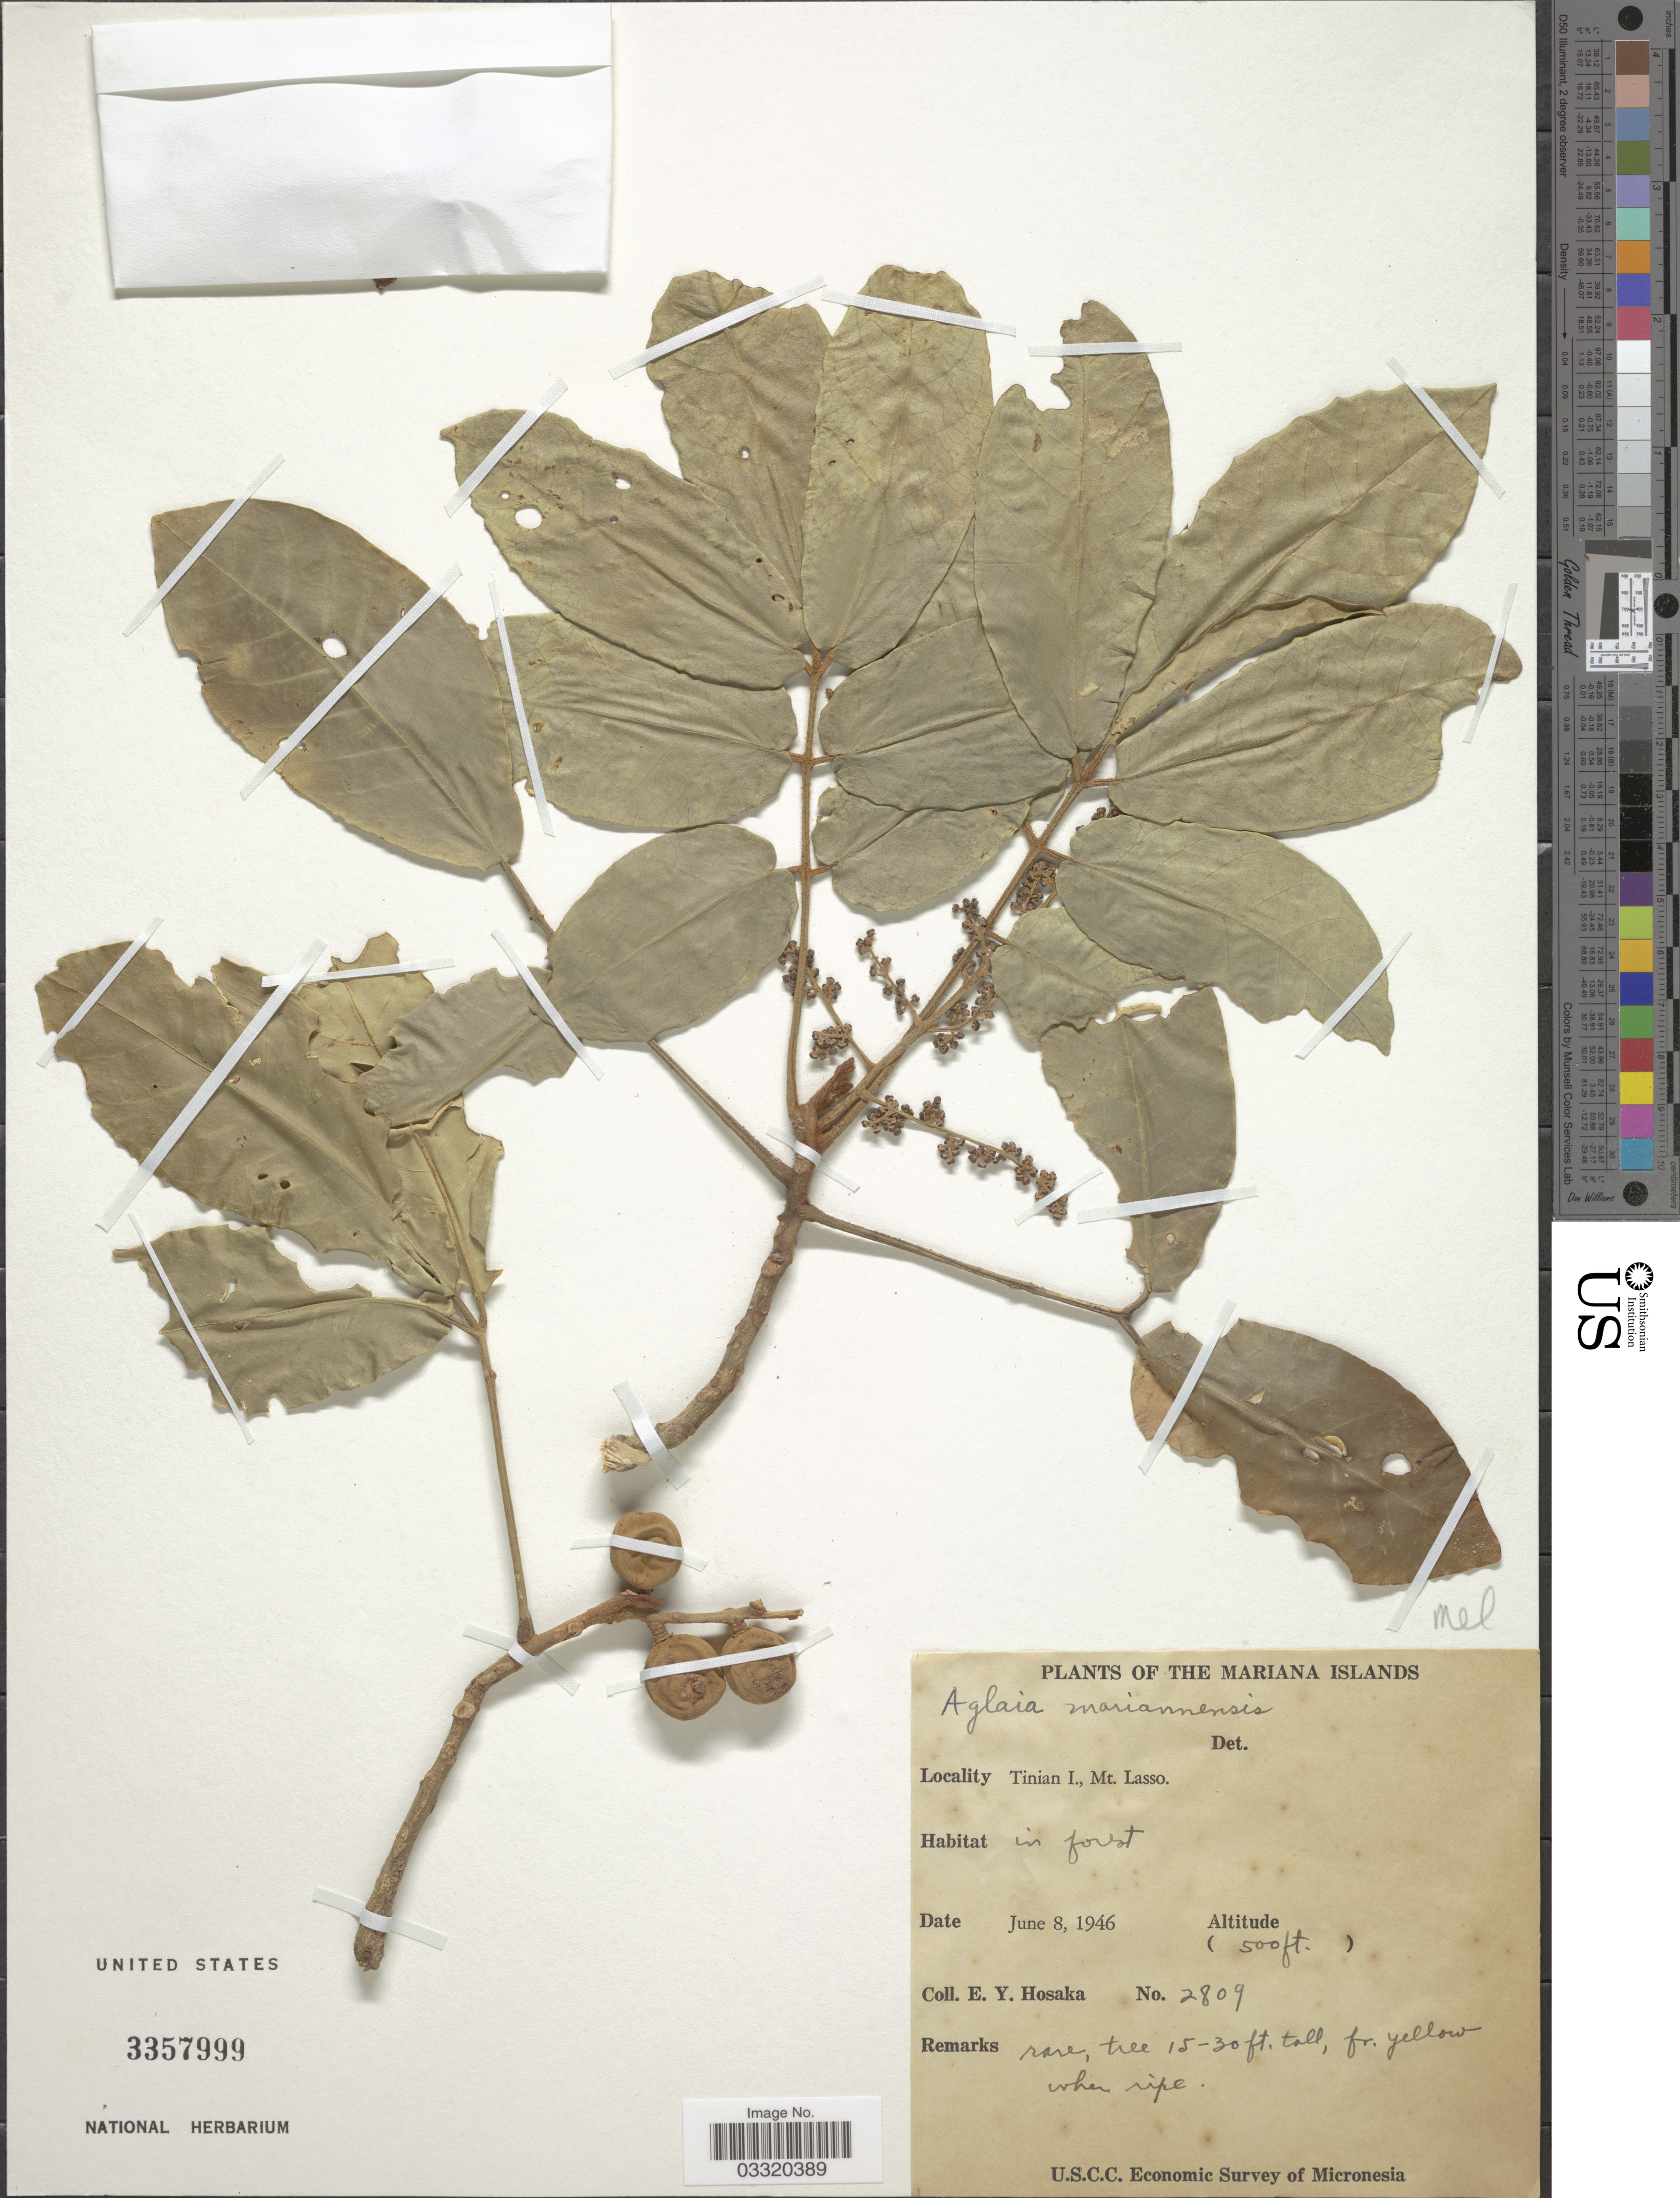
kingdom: Plantae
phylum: Tracheophyta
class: Magnoliopsida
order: Sapindales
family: Meliaceae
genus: Aglaia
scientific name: Aglaia mariannensis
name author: Merr.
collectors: E. Y. Hosaka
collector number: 2809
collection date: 1946-06-08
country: Northern Mariana Islands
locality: Mariana Islands. Tinian I., Mt. Lasso.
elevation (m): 152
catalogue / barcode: US 3357999